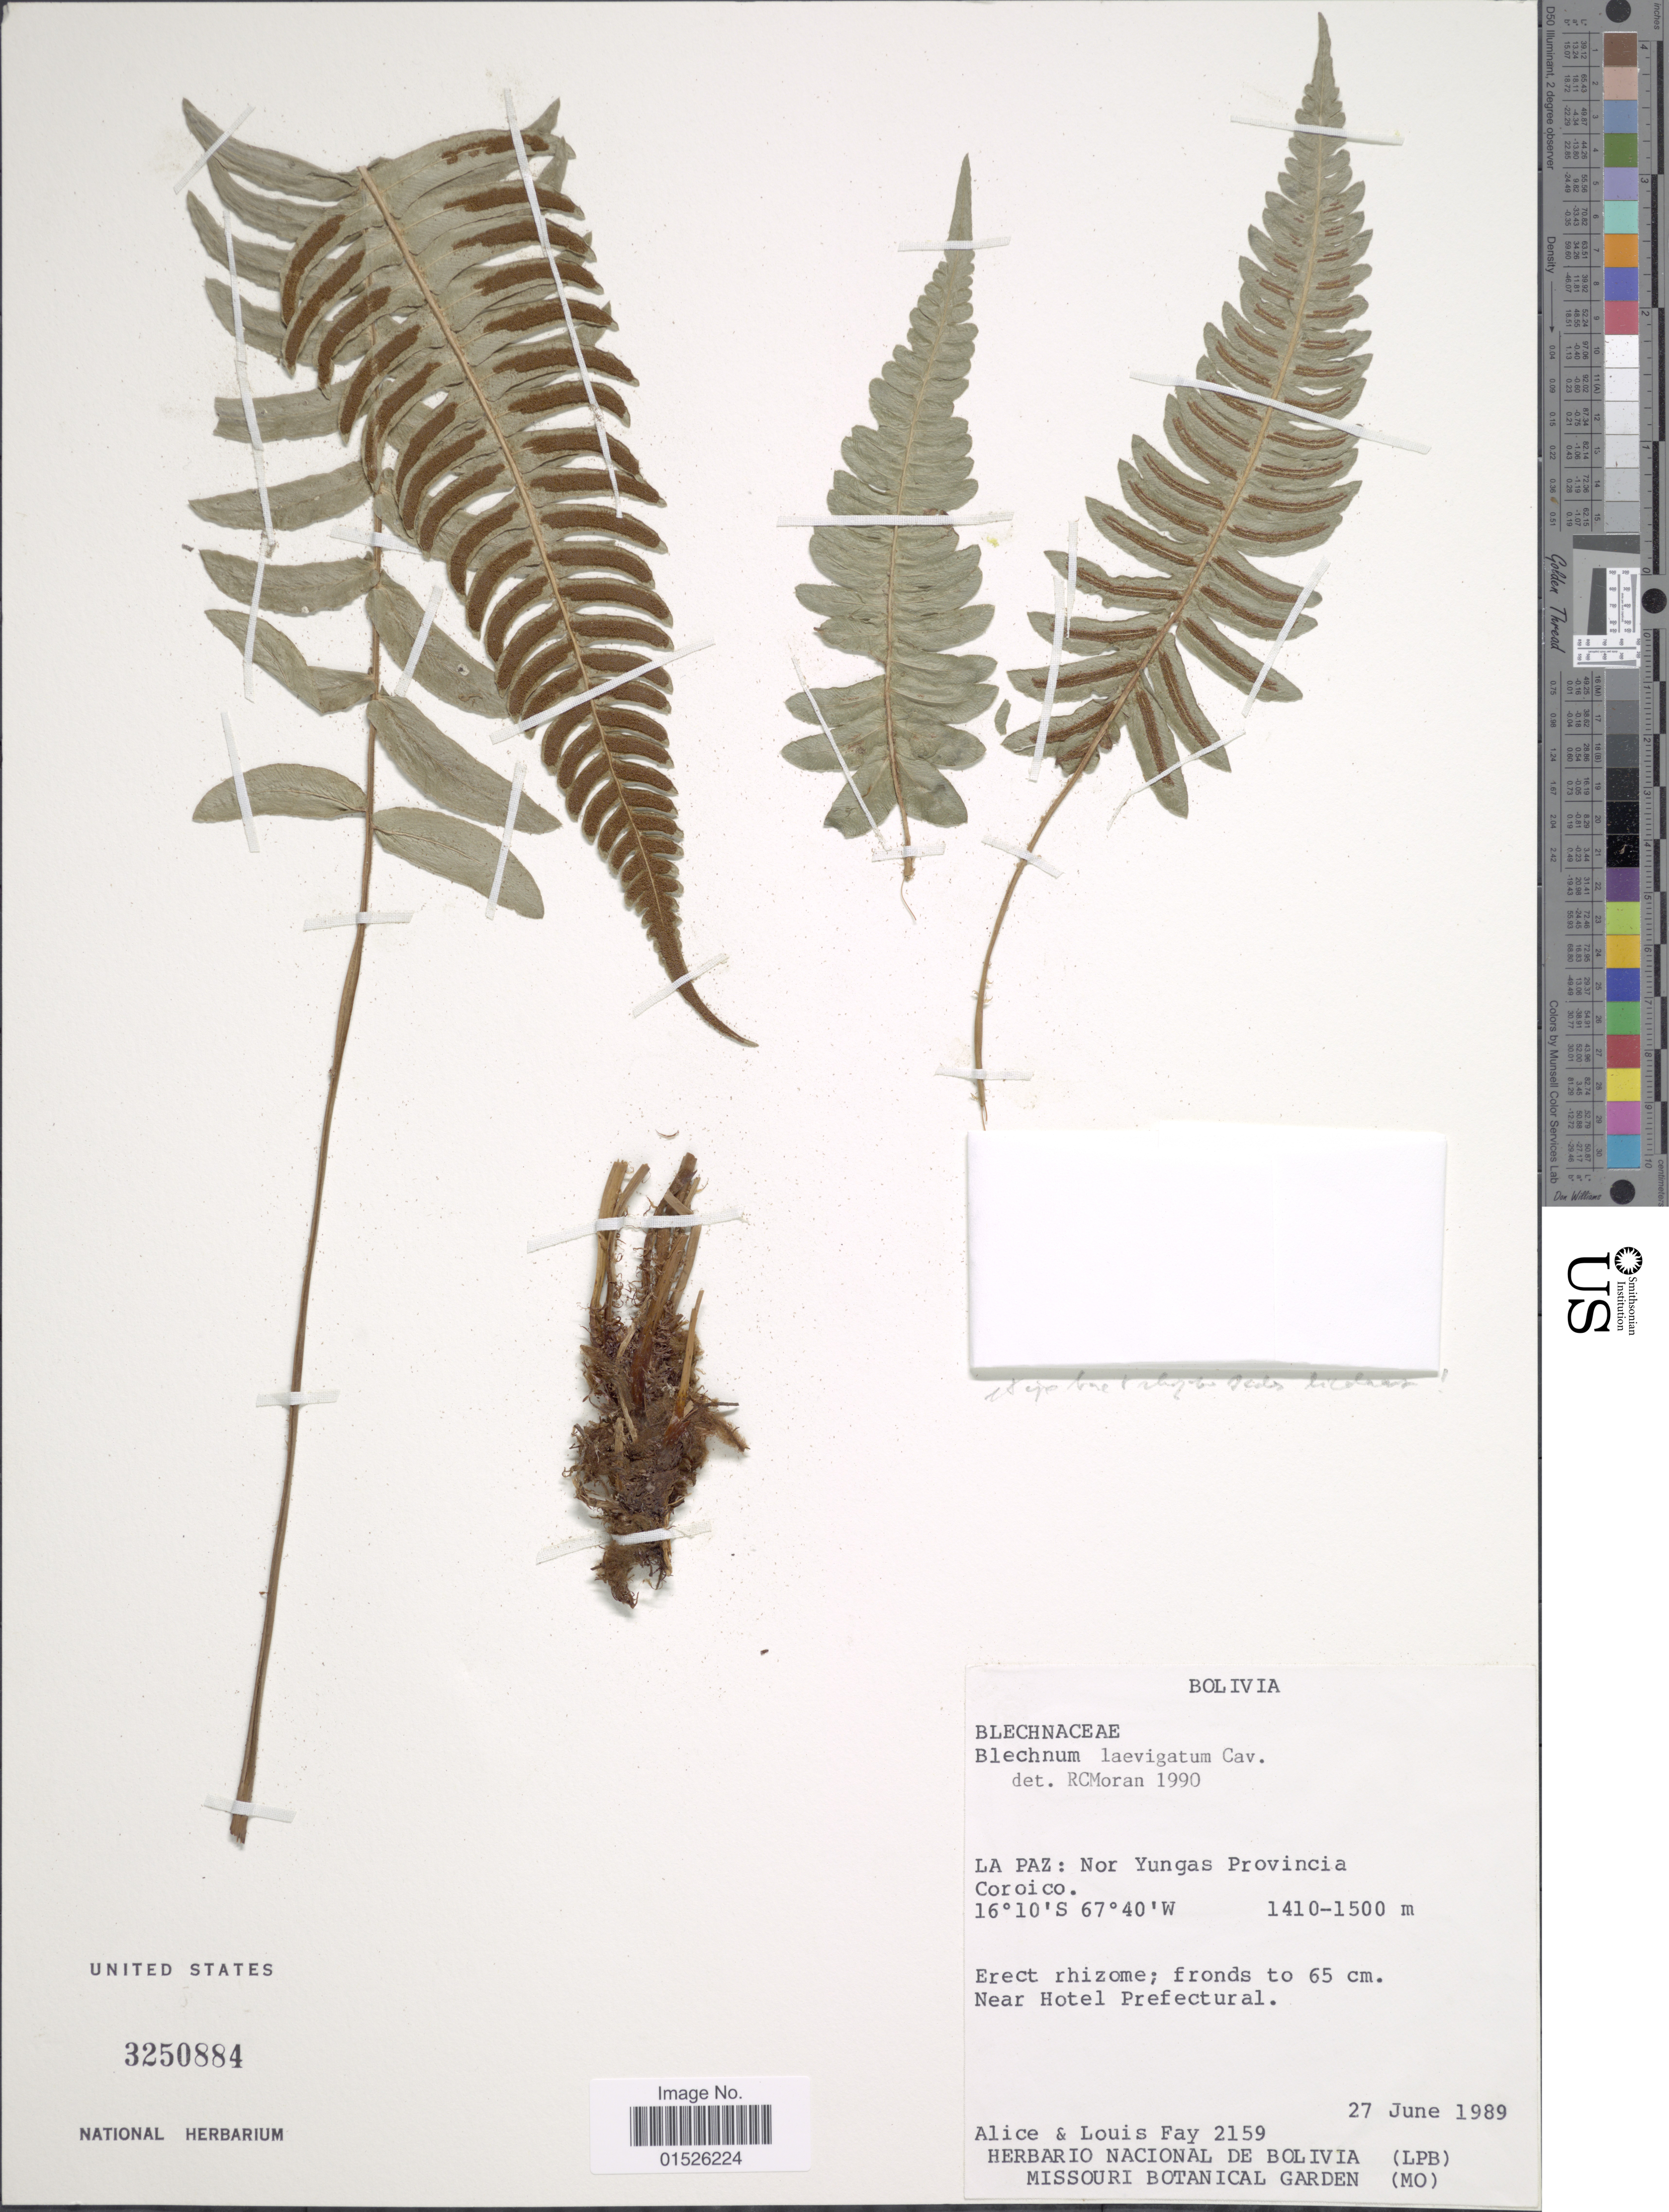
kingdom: Plantae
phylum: Tracheophyta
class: Polypodiopsida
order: Polypodiales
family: Blechnaceae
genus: Blechnum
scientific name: Blechnum laevigatum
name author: Cav.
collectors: A. Fay & L. Fay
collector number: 2159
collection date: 1989-06-27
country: Bolivia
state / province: La Paz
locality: Bolivia, La Paz: Nor Yungas Provincia Coroico.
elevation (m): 1410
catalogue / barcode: US 3250884